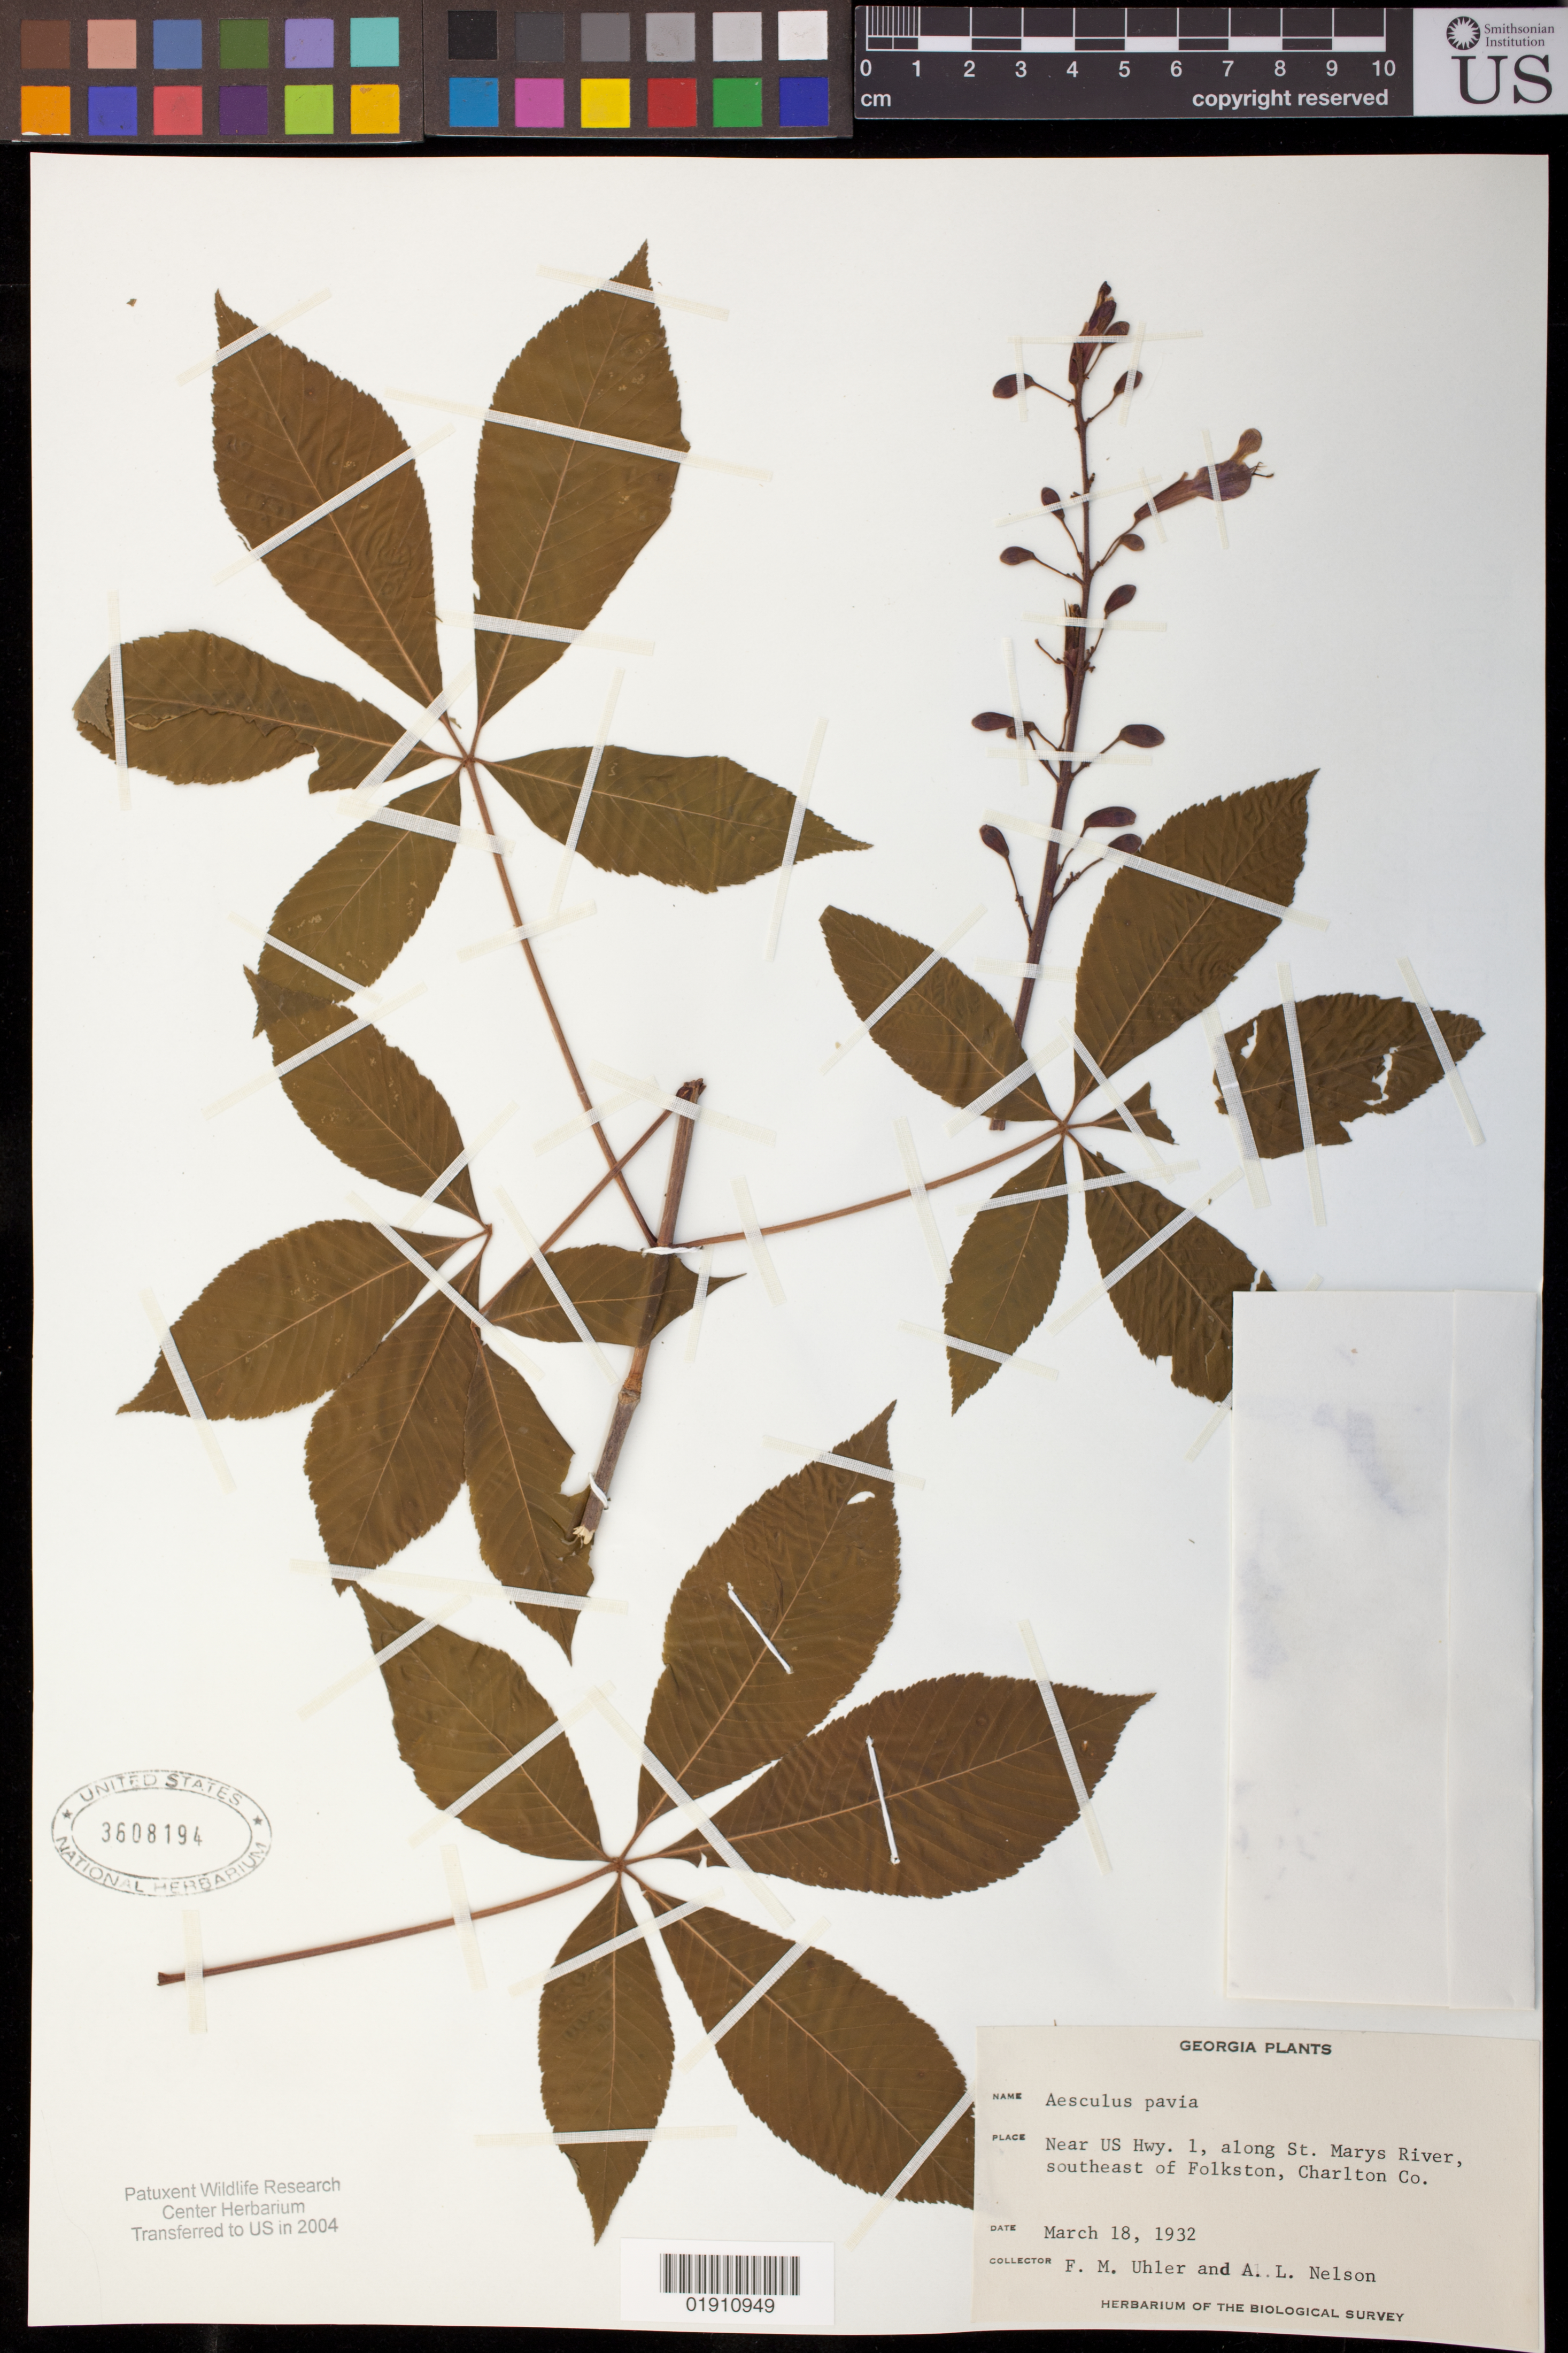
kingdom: Plantae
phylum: Tracheophyta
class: Magnoliopsida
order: Sapindales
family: Sapindaceae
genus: Aesculus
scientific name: Aesculus pavia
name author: L.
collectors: F. M. Uhler & A. L. Nelson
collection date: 1932-03-18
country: United States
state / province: Georgia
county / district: Charlton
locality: Near US Hwy.1, along St. Marys River, southeast of Folkston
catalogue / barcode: US 3608194